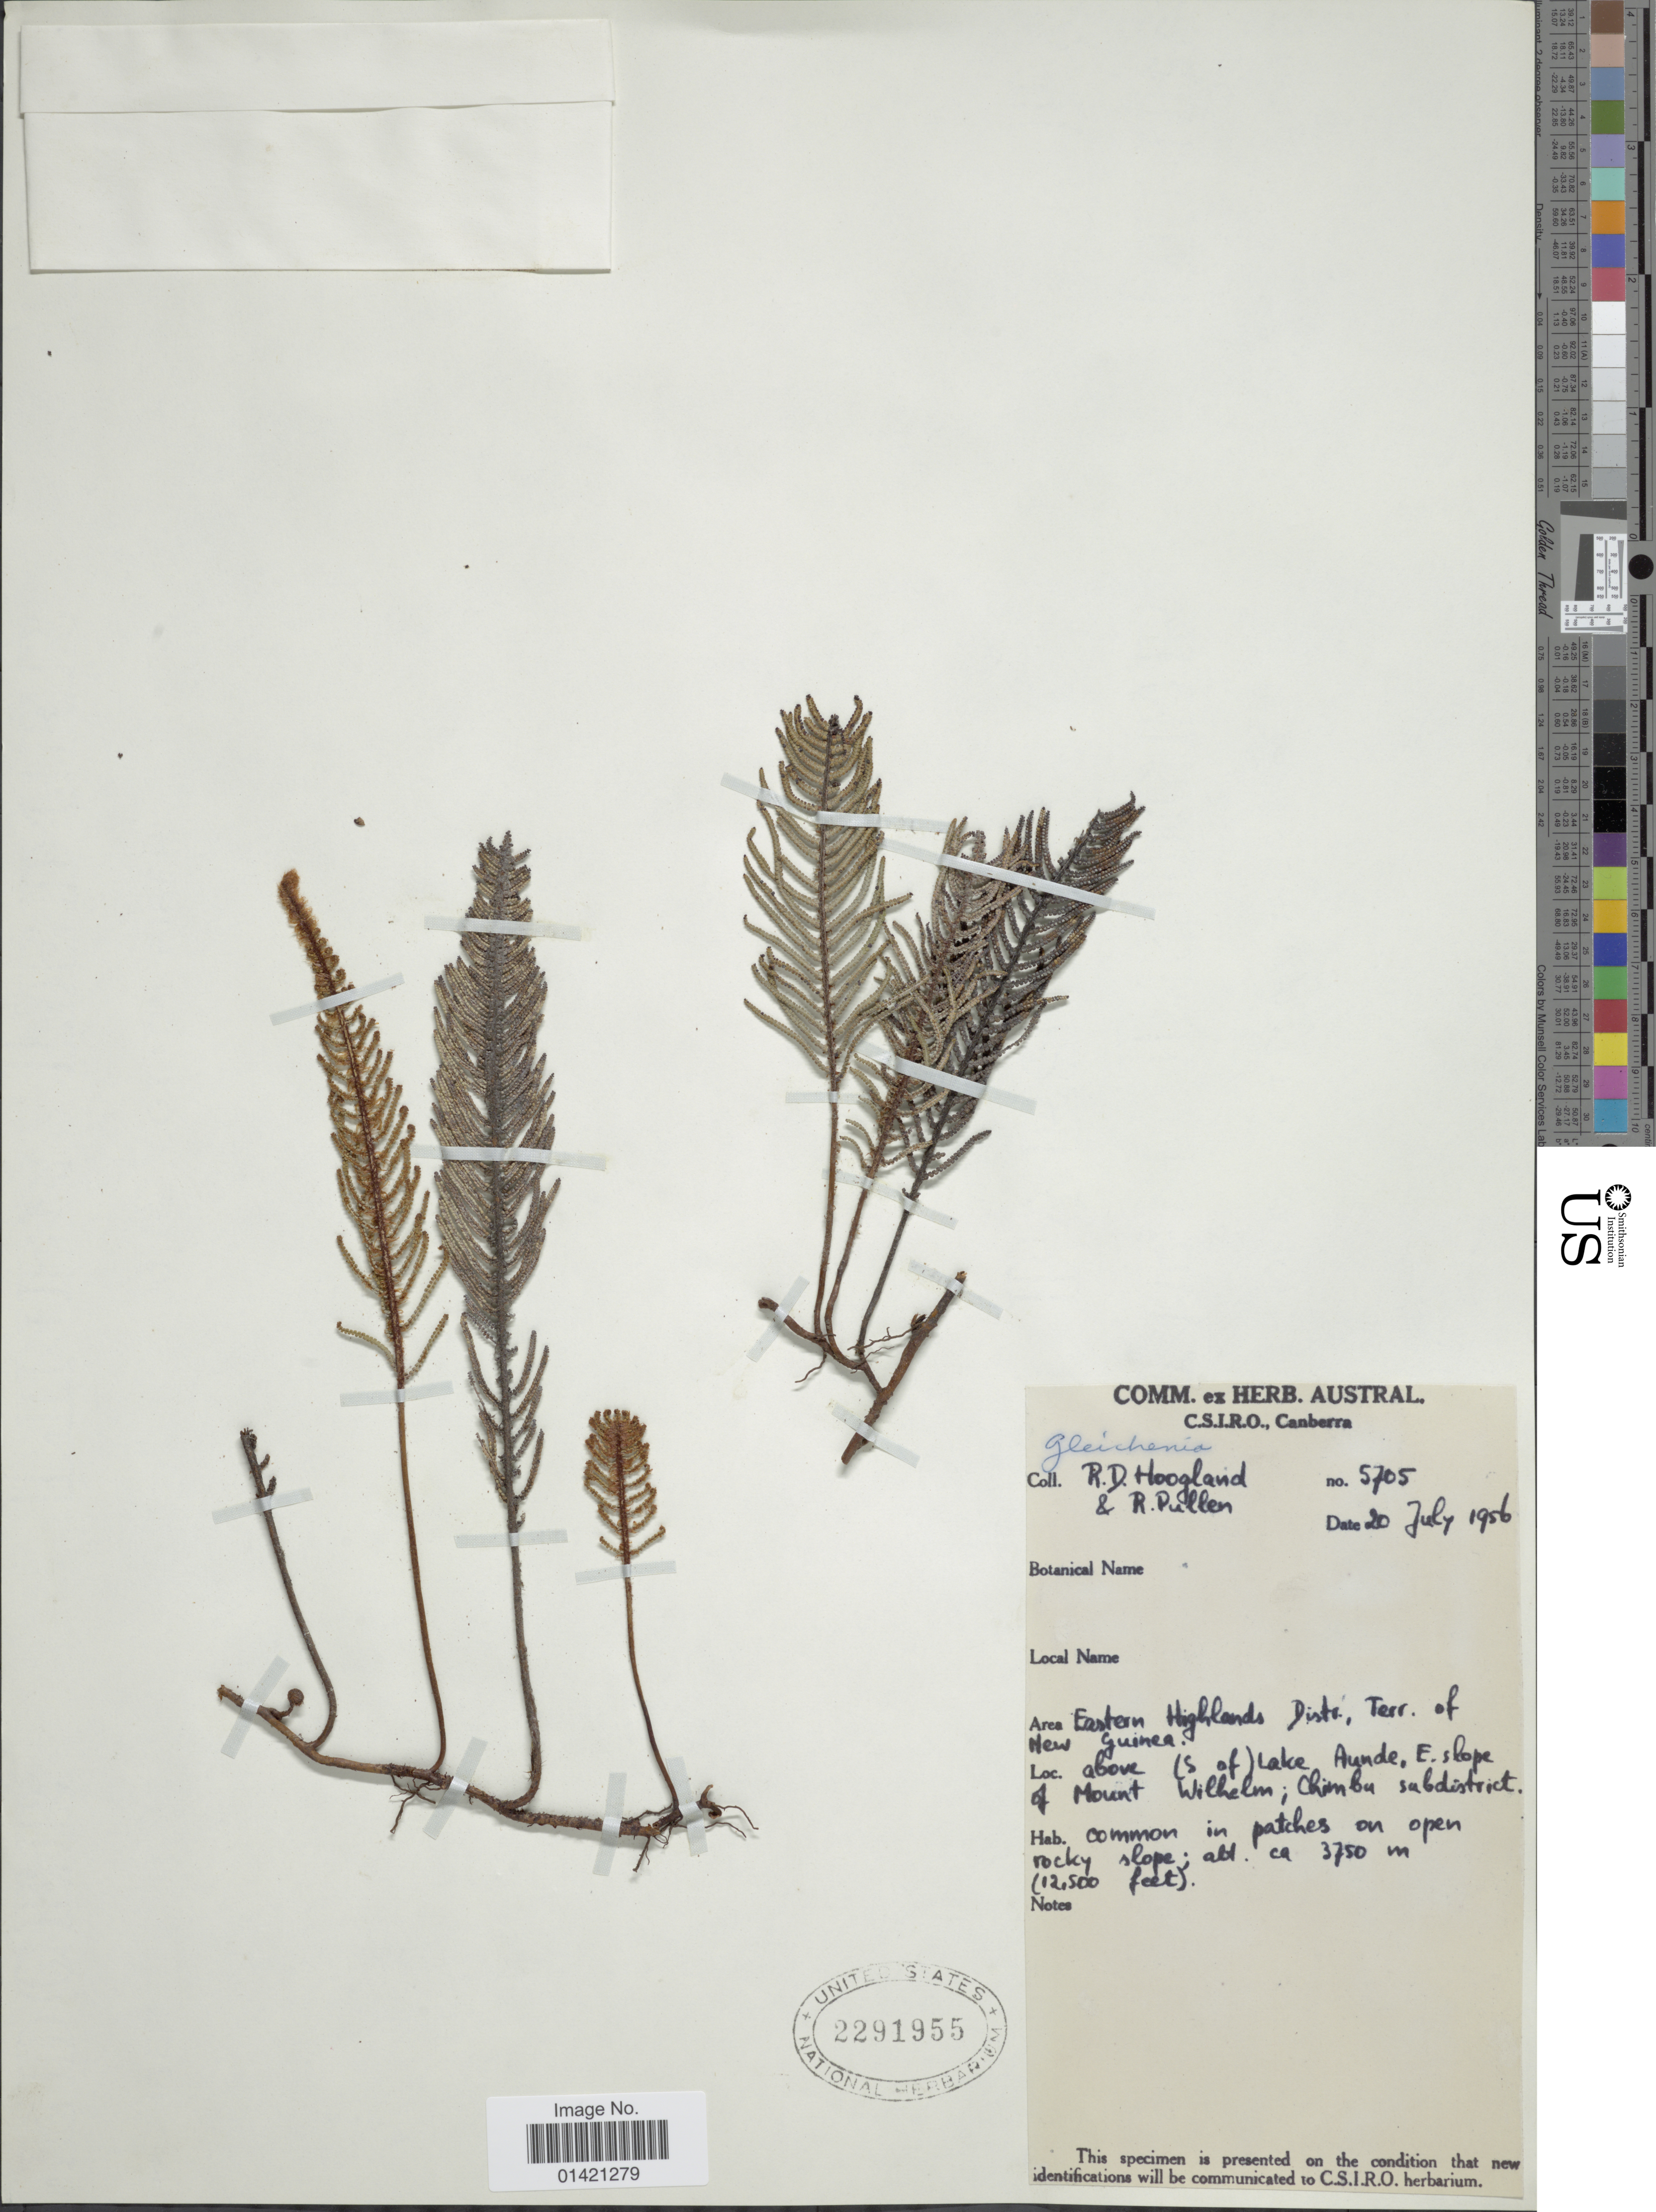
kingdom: Plantae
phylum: Tracheophyta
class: Polypodiopsida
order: Gleicheniales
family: Gleicheniaceae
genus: Gleichenia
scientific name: Gleichenia vulcanica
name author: Blume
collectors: R. D. Hoogland & R. Pullen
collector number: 5705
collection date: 1956-07-20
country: Papua New Guinea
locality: Eastern Highlands Distr, Terr. of New Guinea. Above (S of) lake Aunde, E.slope of Mount Wilhelm; Chimbu subdistrict.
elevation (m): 3750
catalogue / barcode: US 2291955